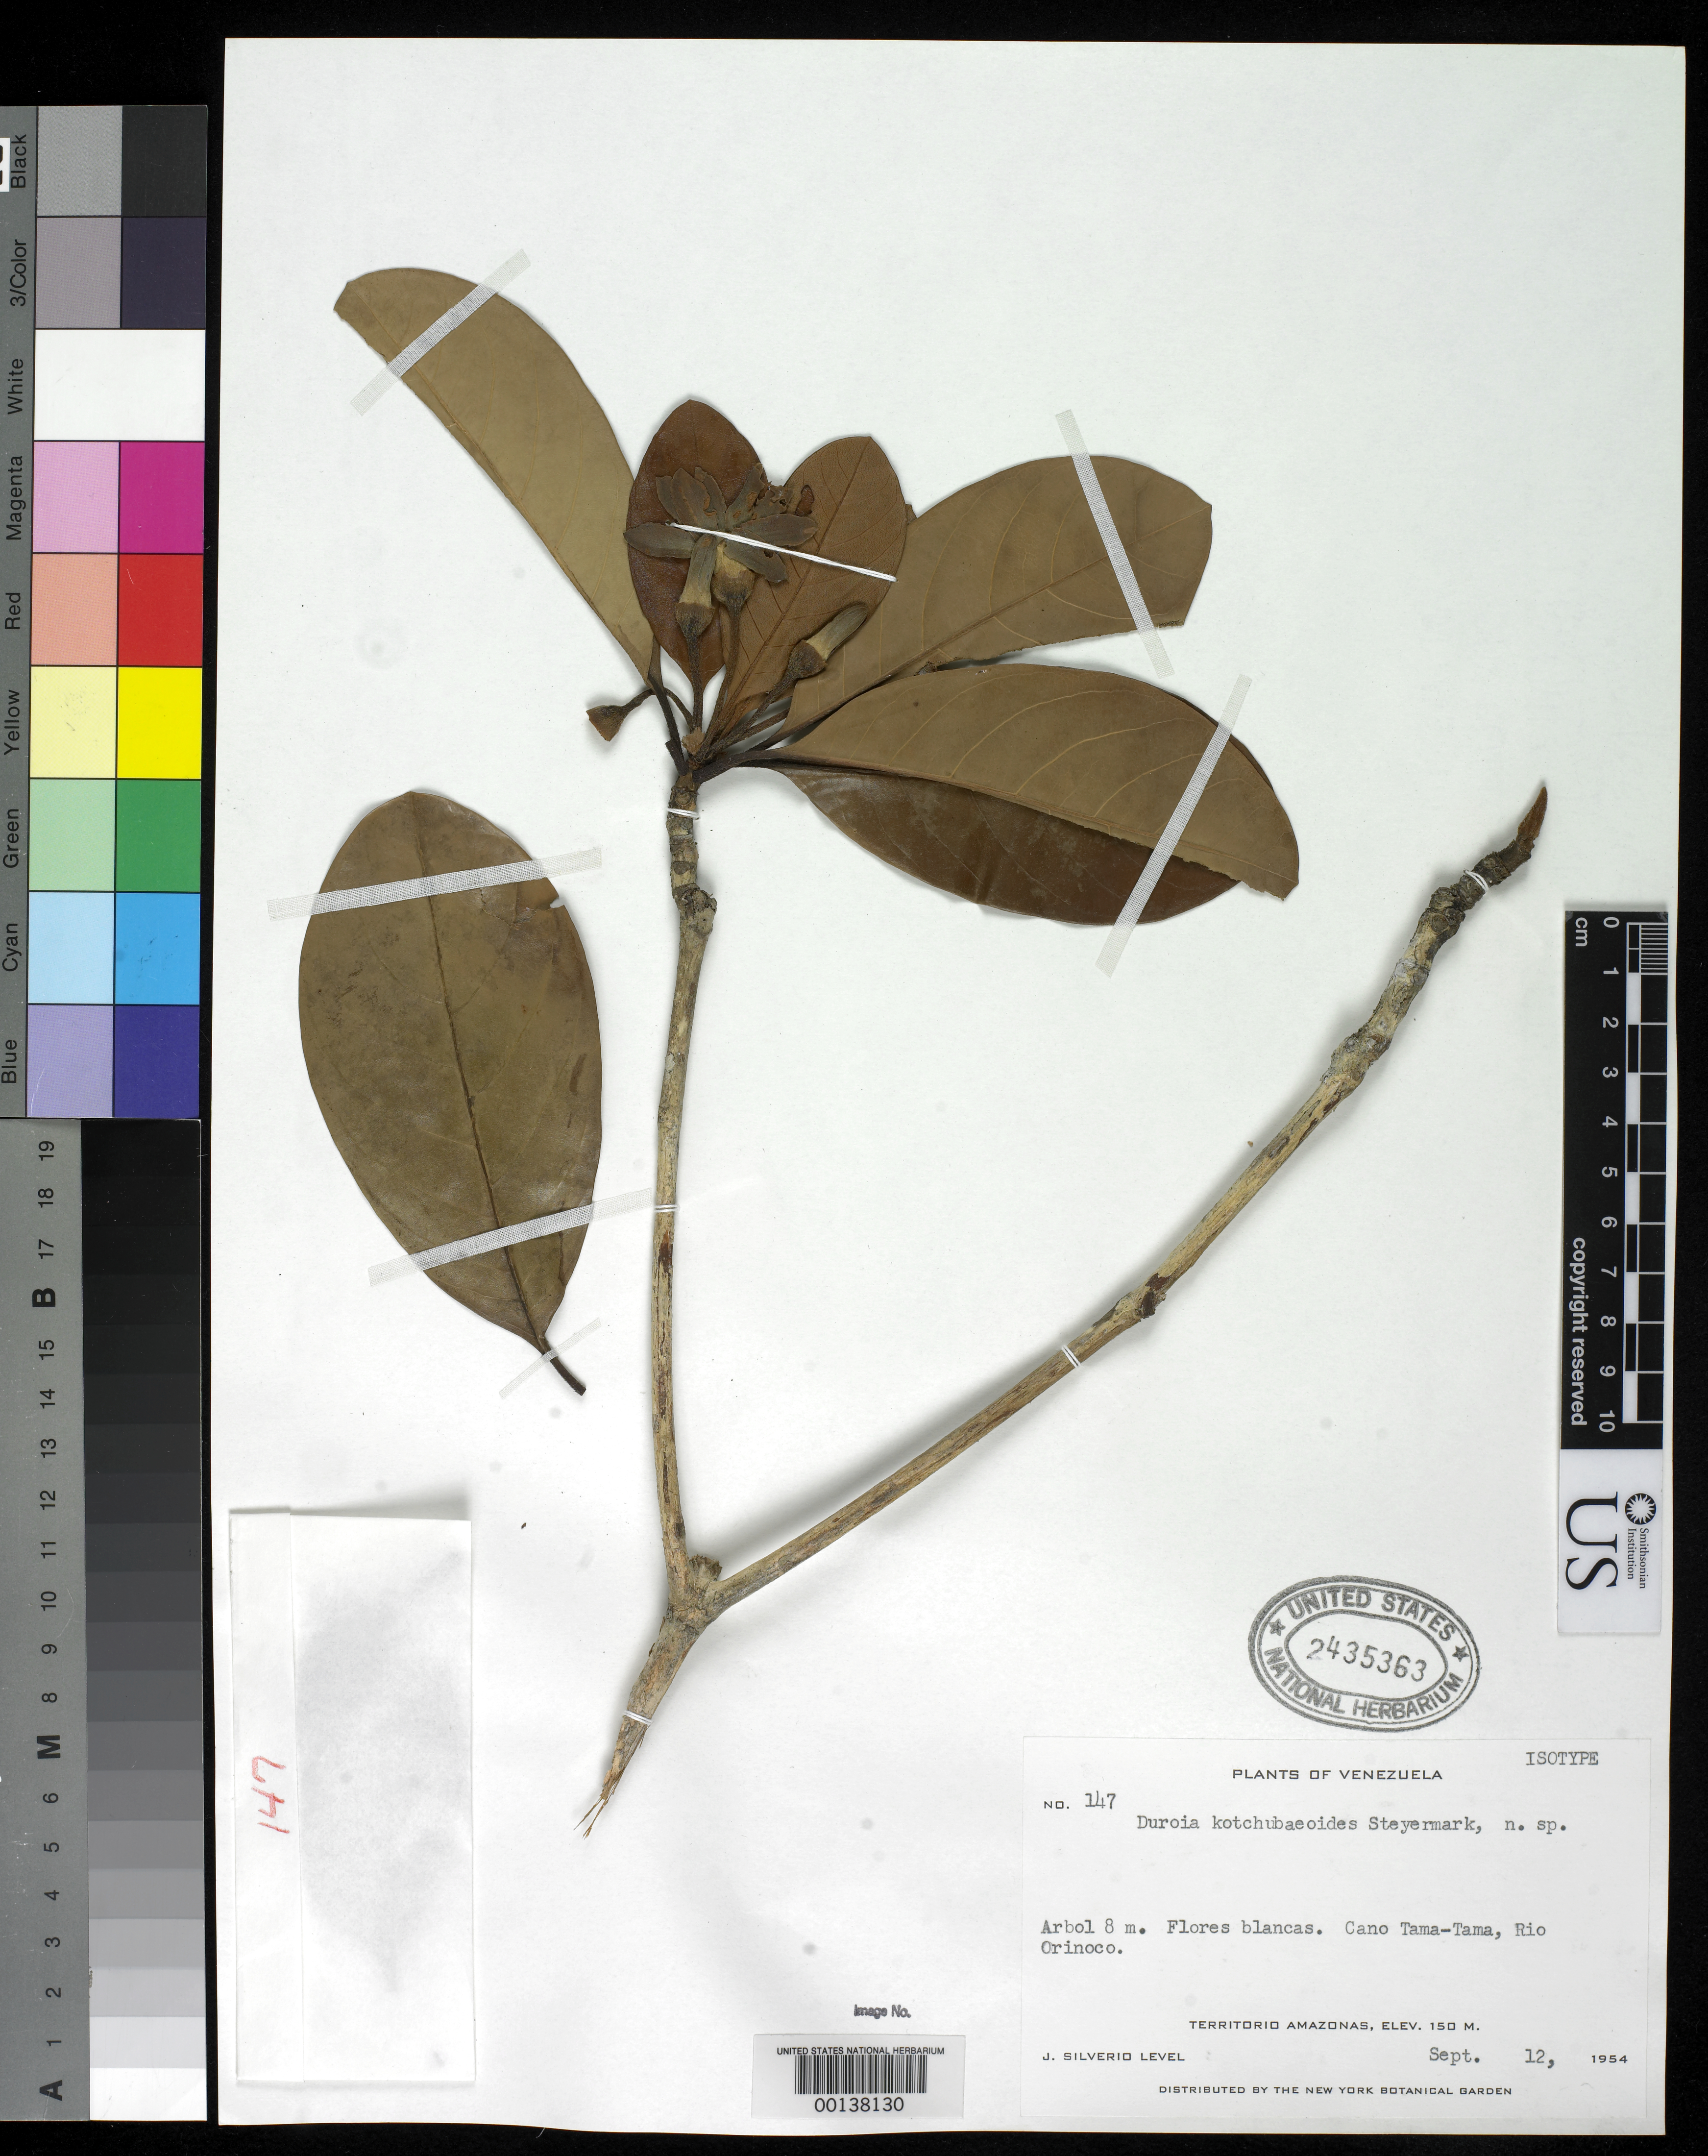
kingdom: Plantae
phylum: Tracheophyta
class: Magnoliopsida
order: Gentianales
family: Rubiaceae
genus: Duroia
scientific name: Duroia kotchubaeoides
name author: Steyerm.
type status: Isotype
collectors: J. Level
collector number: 147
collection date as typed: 12 Sep 1964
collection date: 1964-09-12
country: Venezuela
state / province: Amazonas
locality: Cano Tama-tama.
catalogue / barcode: US 2435363